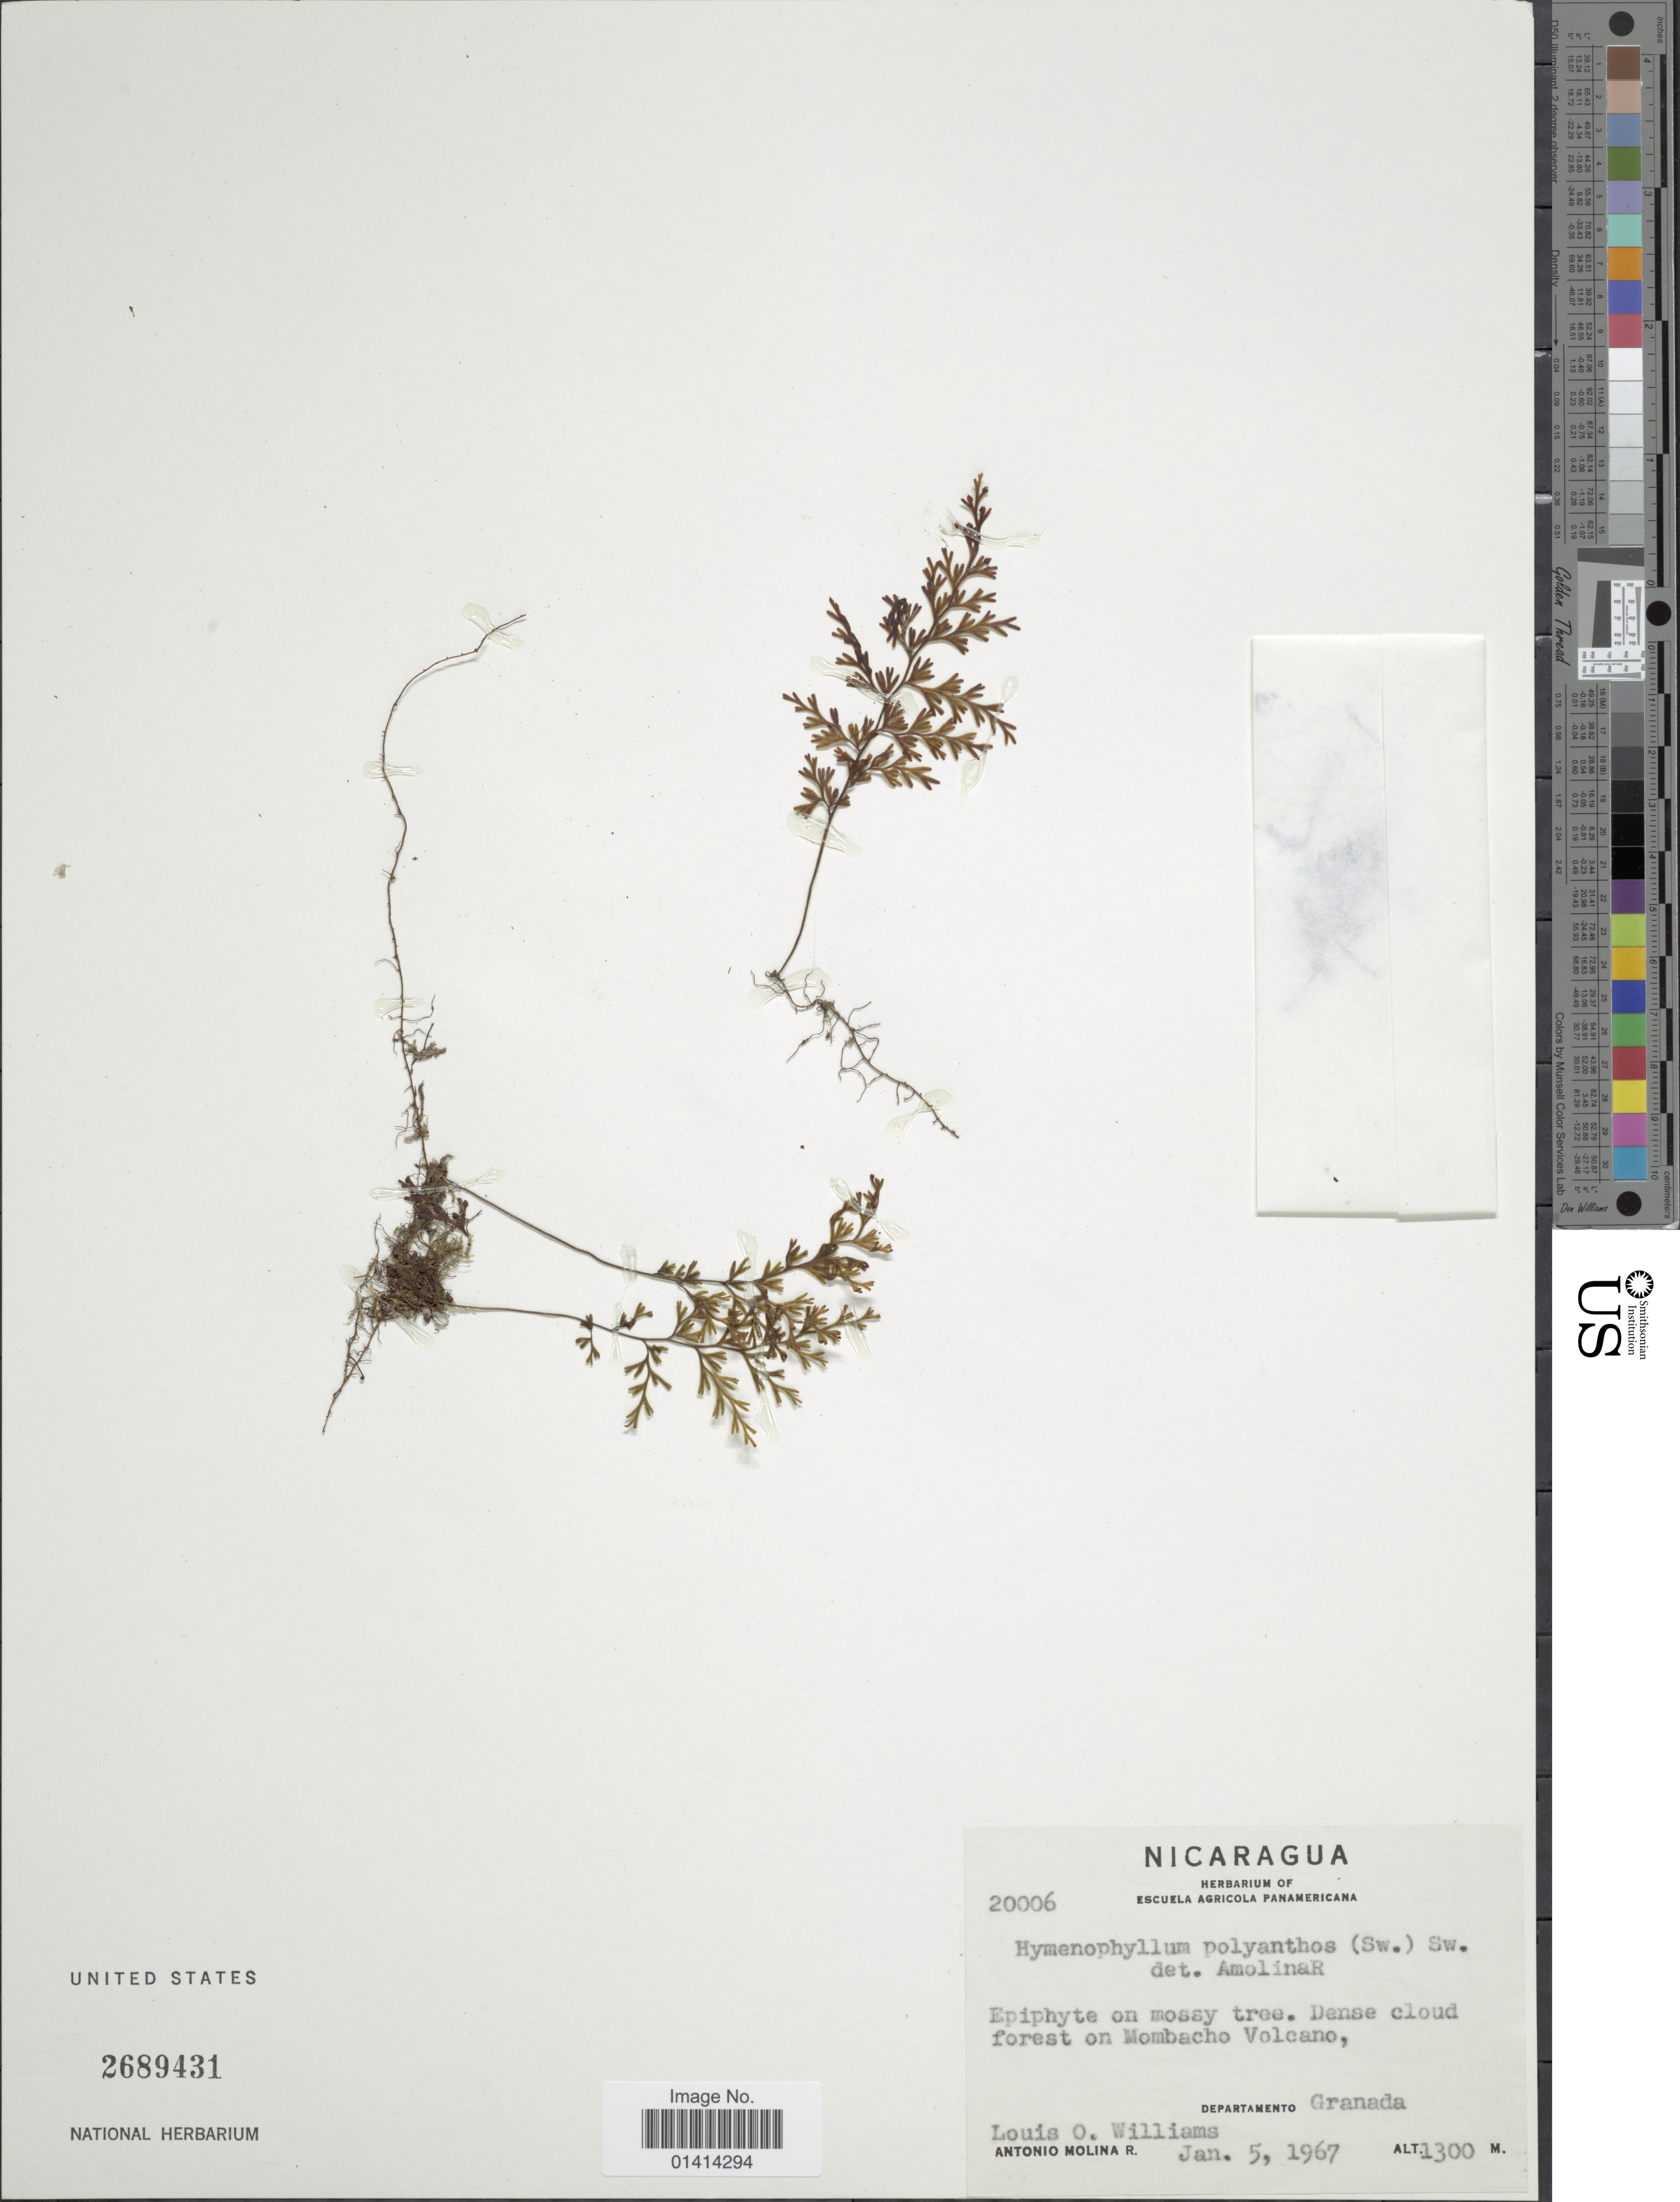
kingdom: Plantae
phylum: Tracheophyta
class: Polypodiopsida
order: Hymenophyllales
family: Hymenophyllaceae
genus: Hymenophyllum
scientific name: Hymenophyllum polyanthos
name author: (Sw.) Sw.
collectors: L. O. Williams & A. Molina R.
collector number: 20006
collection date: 1967-01-05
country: Nicaragua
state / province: Granada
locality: Dense cloud forest on Mombacho Volcano, Departamento Granada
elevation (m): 1300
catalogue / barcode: US 2689431